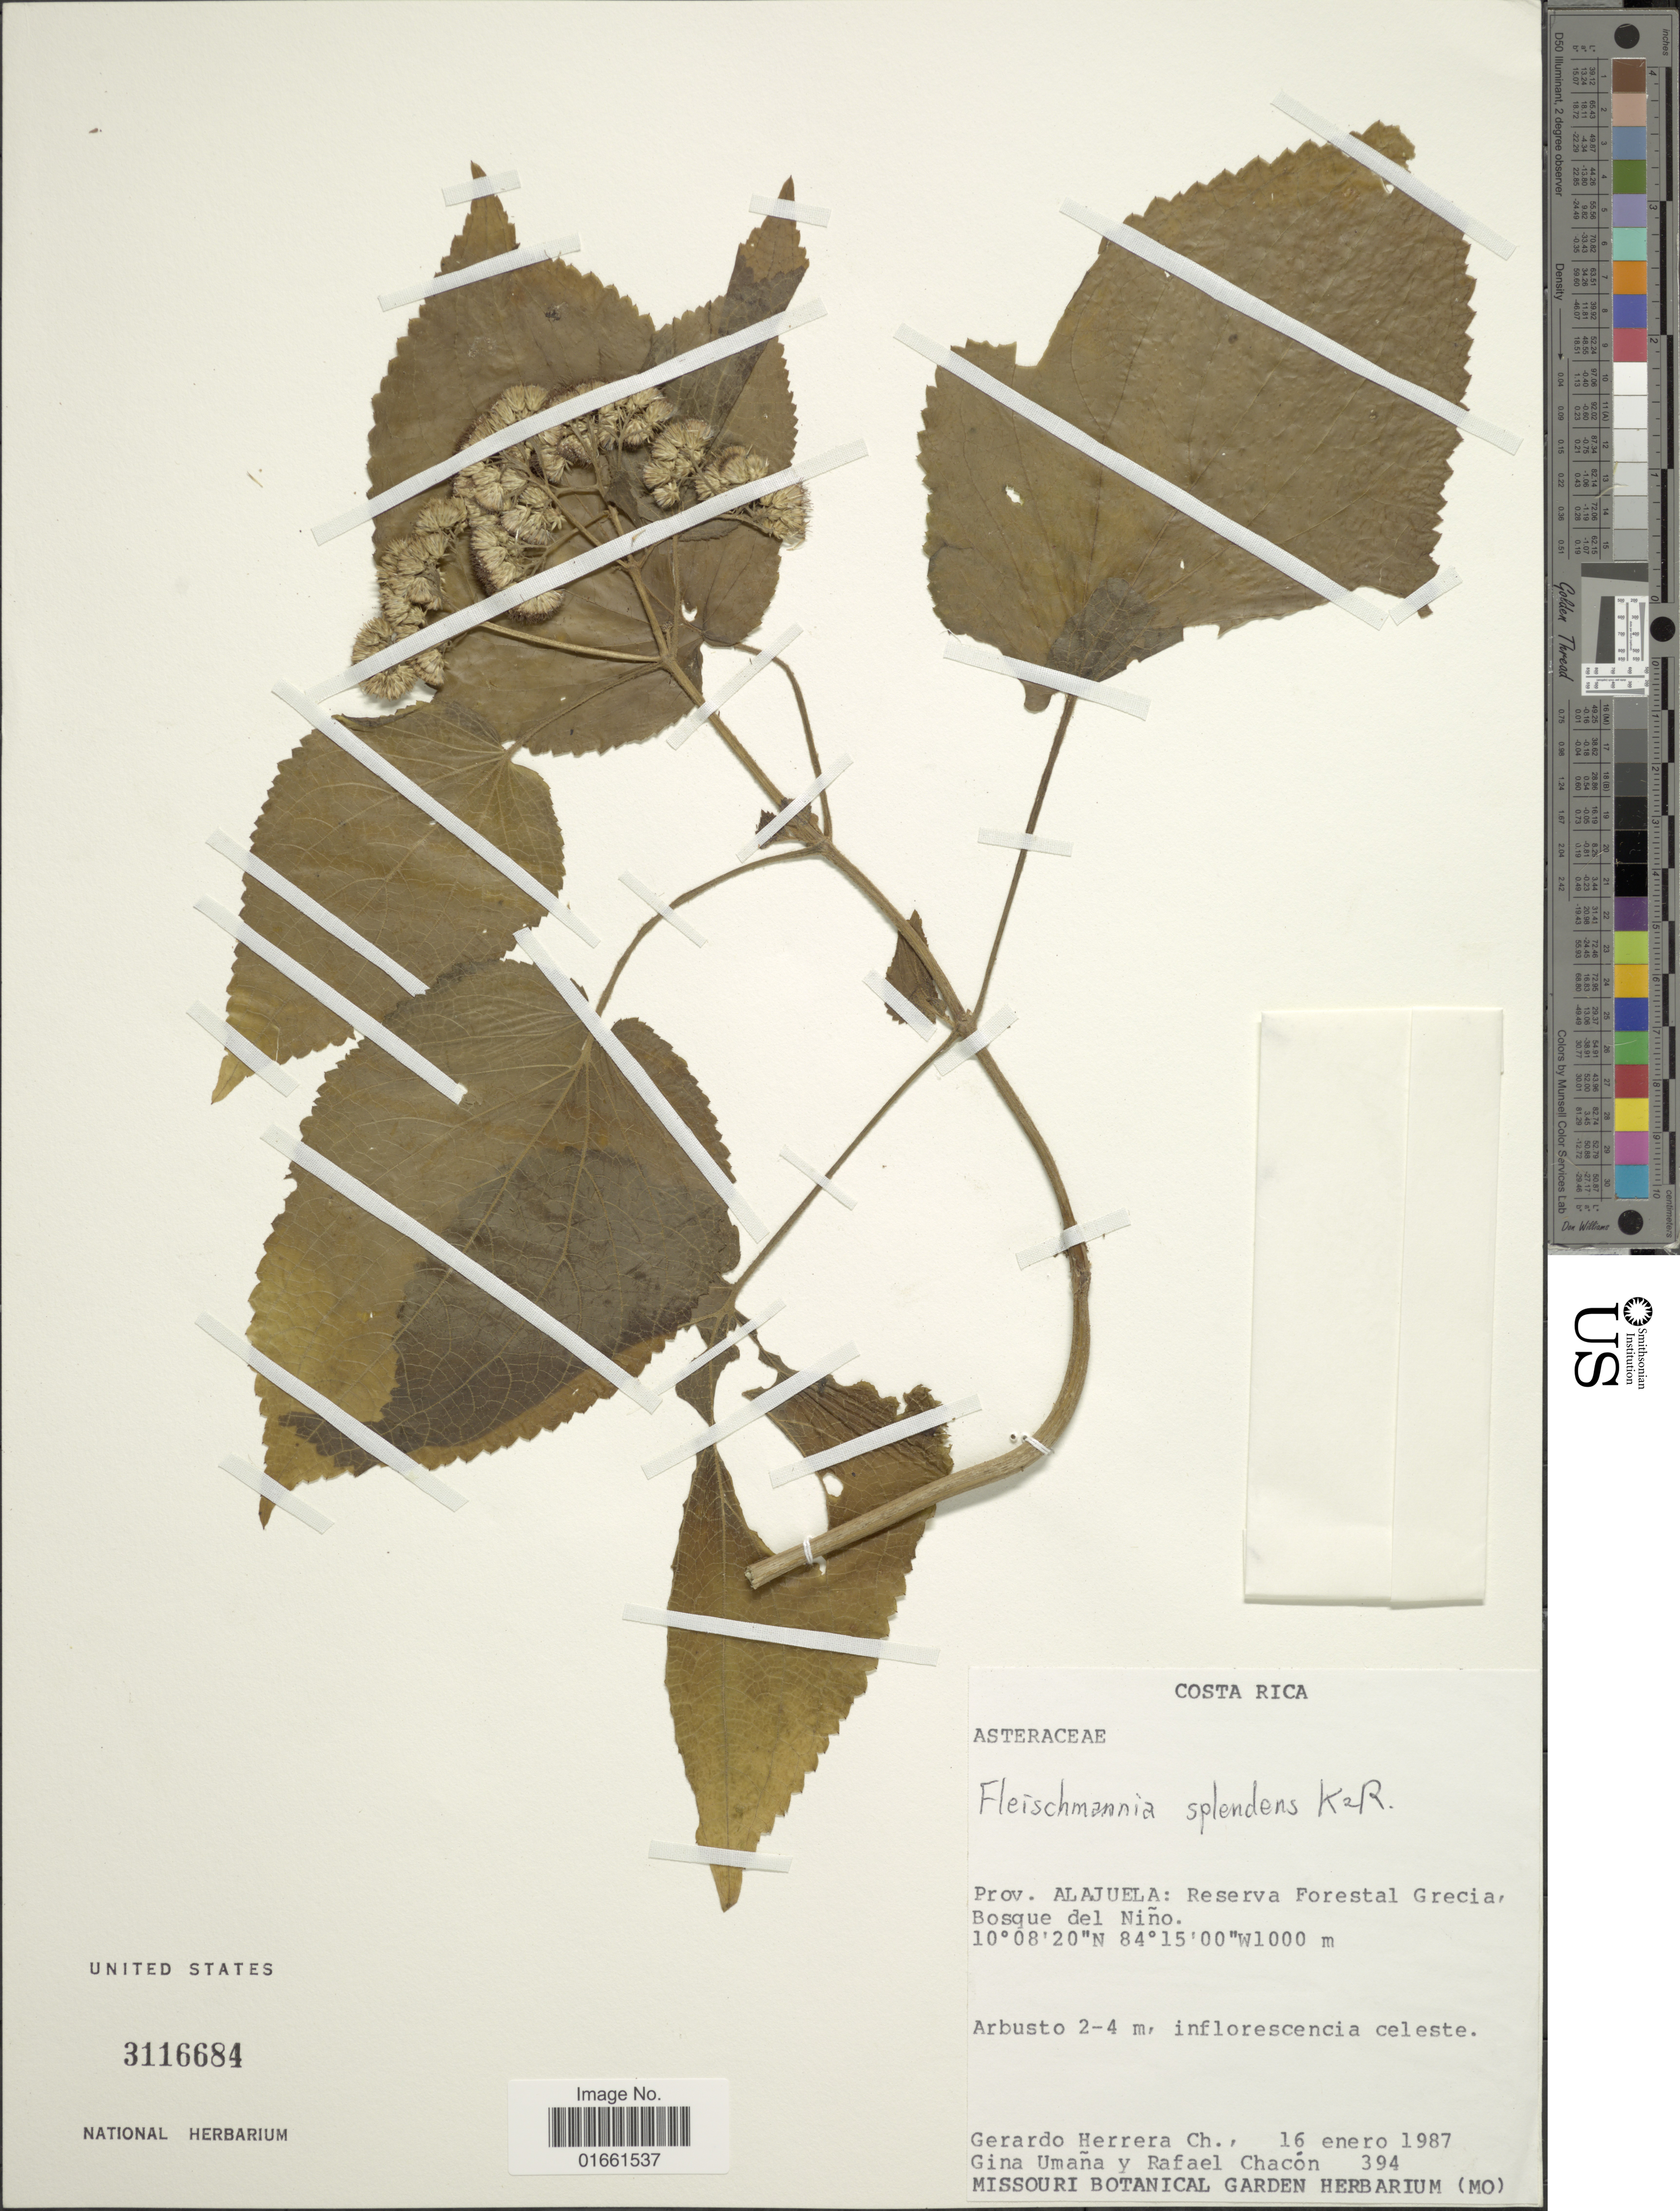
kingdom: Plantae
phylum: Tracheophyta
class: Magnoliopsida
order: Asterales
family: Asteraceae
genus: Fleischmannia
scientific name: Fleischmannia plectranthifolia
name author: (Benth. ex Oerst.) R.M. King & H. Rob.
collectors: G. Herrera Ch., G. Umana & R. Chacón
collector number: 394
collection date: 1987-01-16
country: Costa Rica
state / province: Alajuela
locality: Prov, Alajuela: Reserva forestal Grecia Bosque del Niño.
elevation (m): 1000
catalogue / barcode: US 3116684